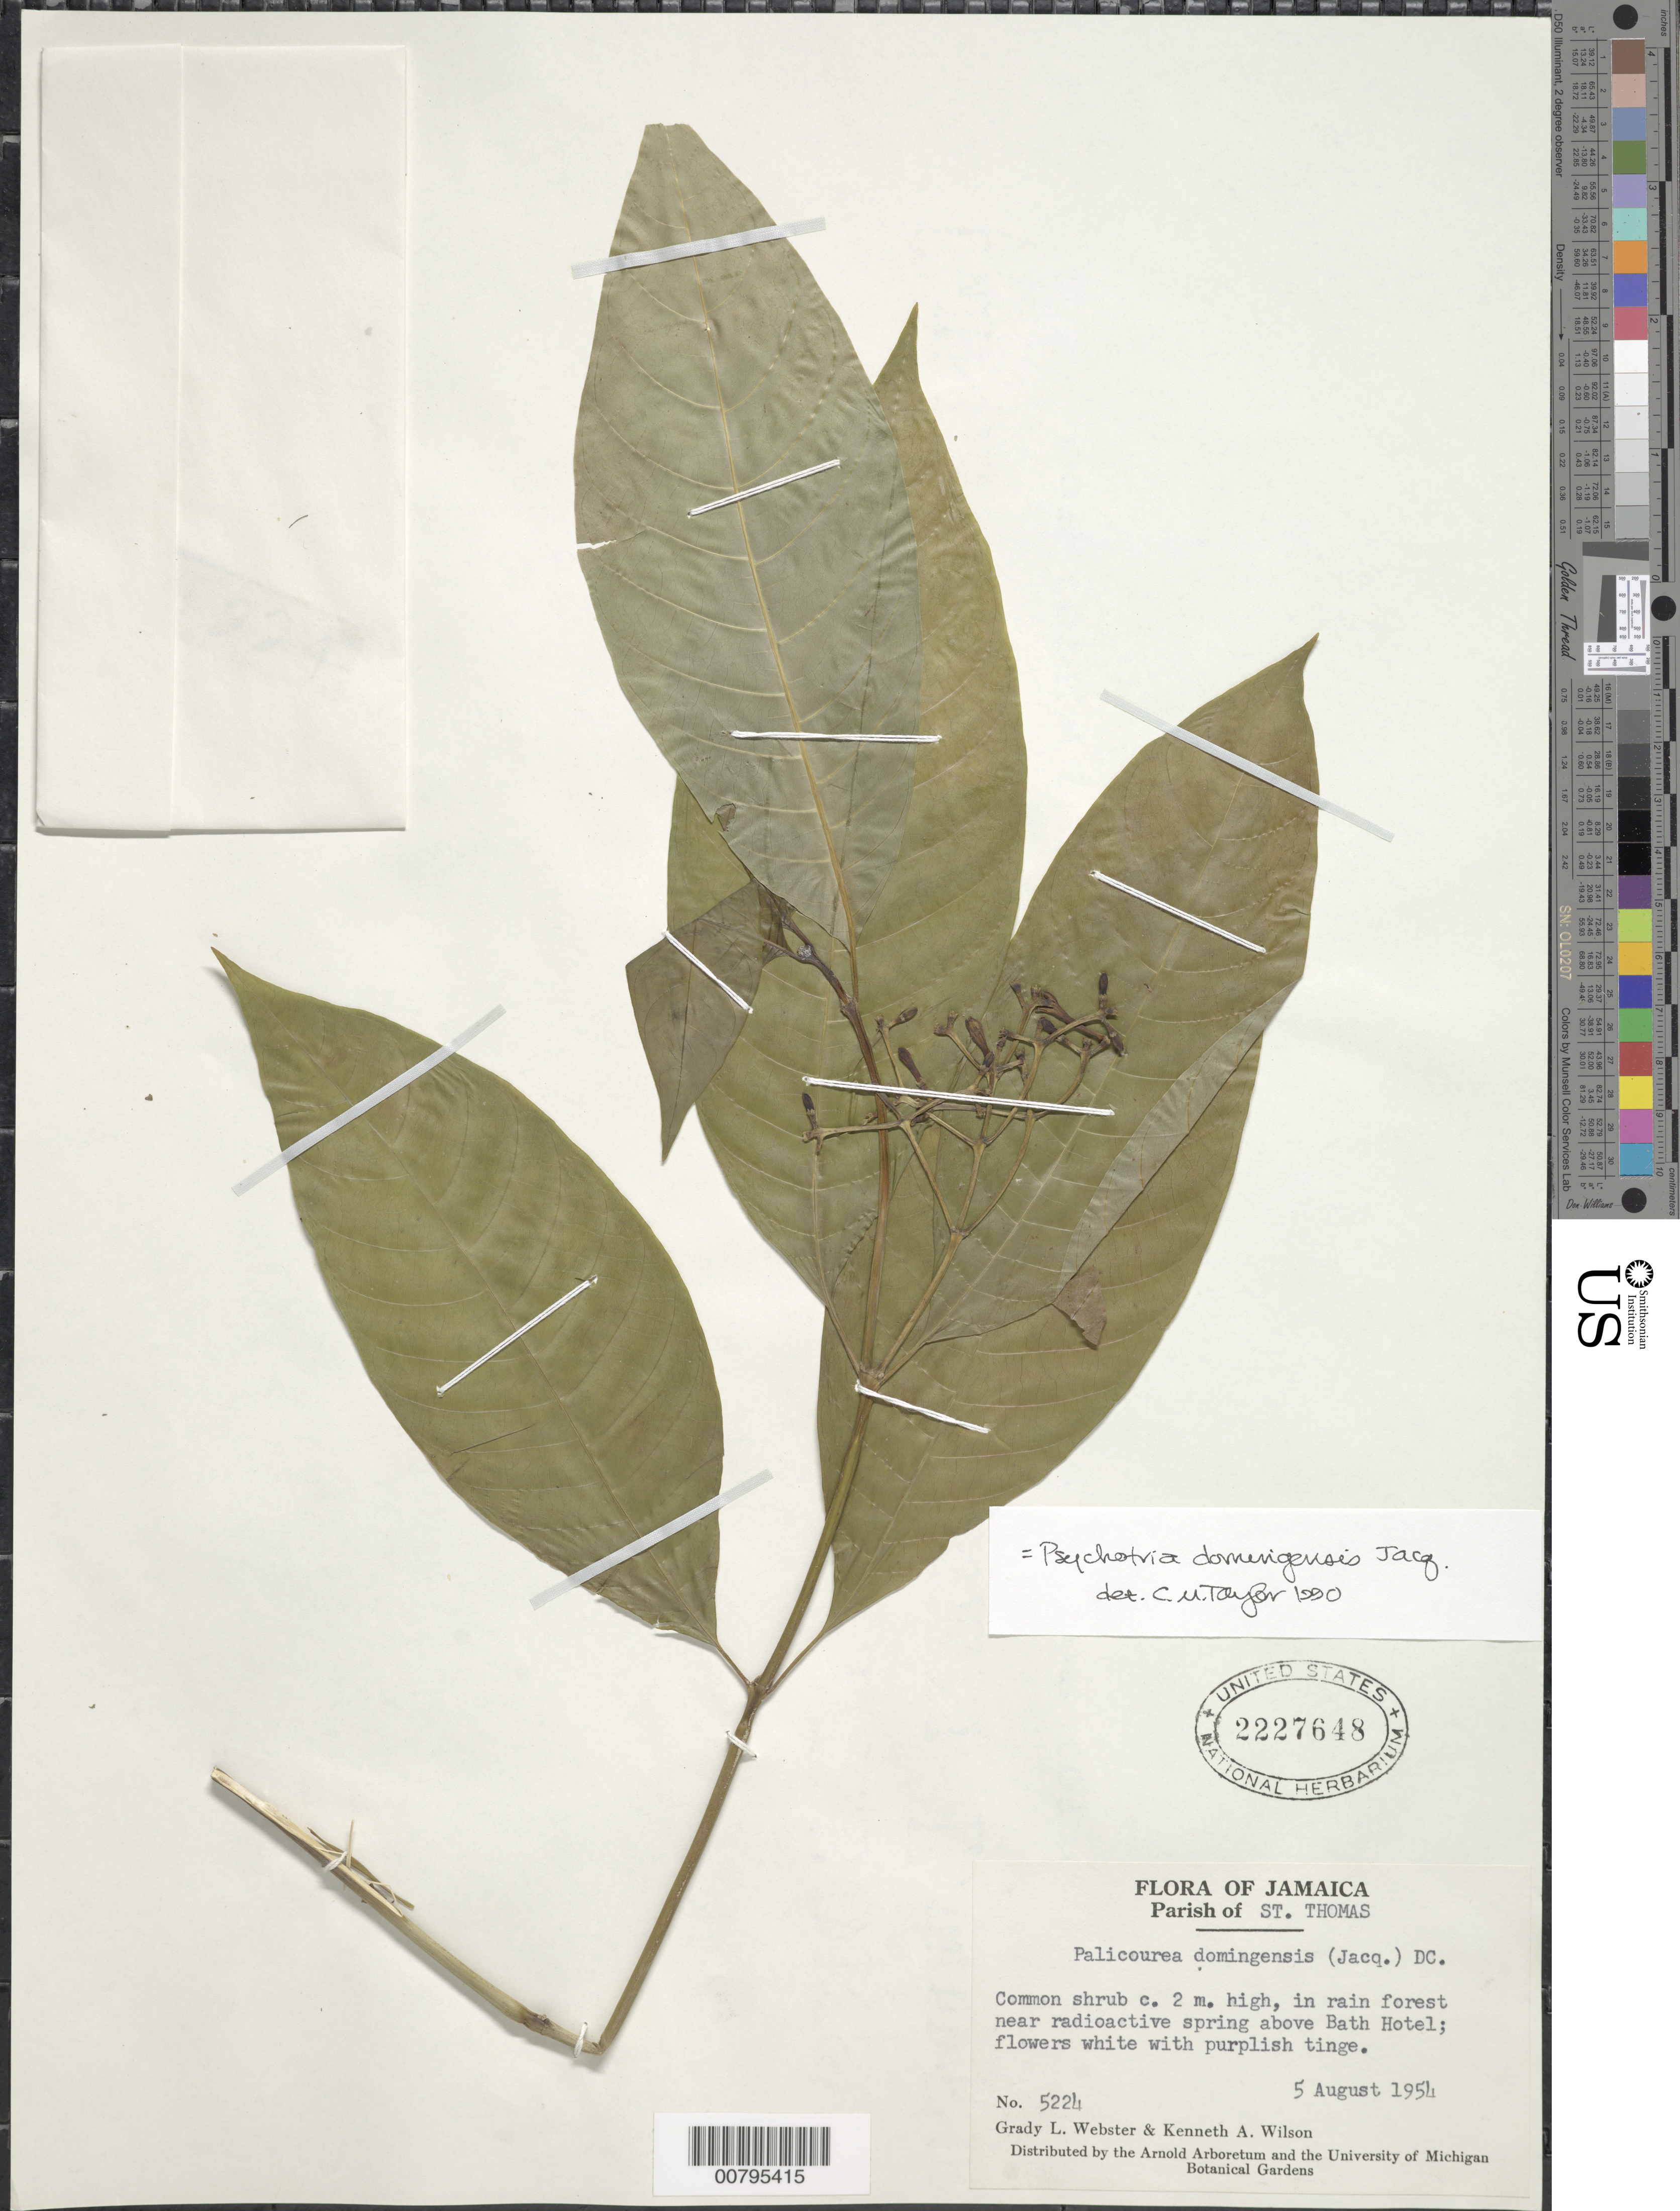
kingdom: Plantae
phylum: Tracheophyta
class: Magnoliopsida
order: Gentianales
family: Rubiaceae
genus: Psychotria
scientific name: Psychotria domingensis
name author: Jacq.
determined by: Taylor, Charlotte M.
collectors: G. L. Webster & K. A. Wilson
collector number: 5224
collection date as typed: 05 Aug 1954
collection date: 1954-08-05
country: Jamaica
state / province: Saint Thomas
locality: Near spring above Bath Hotel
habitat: In rainforest near radioactive spring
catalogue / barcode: US 2227648